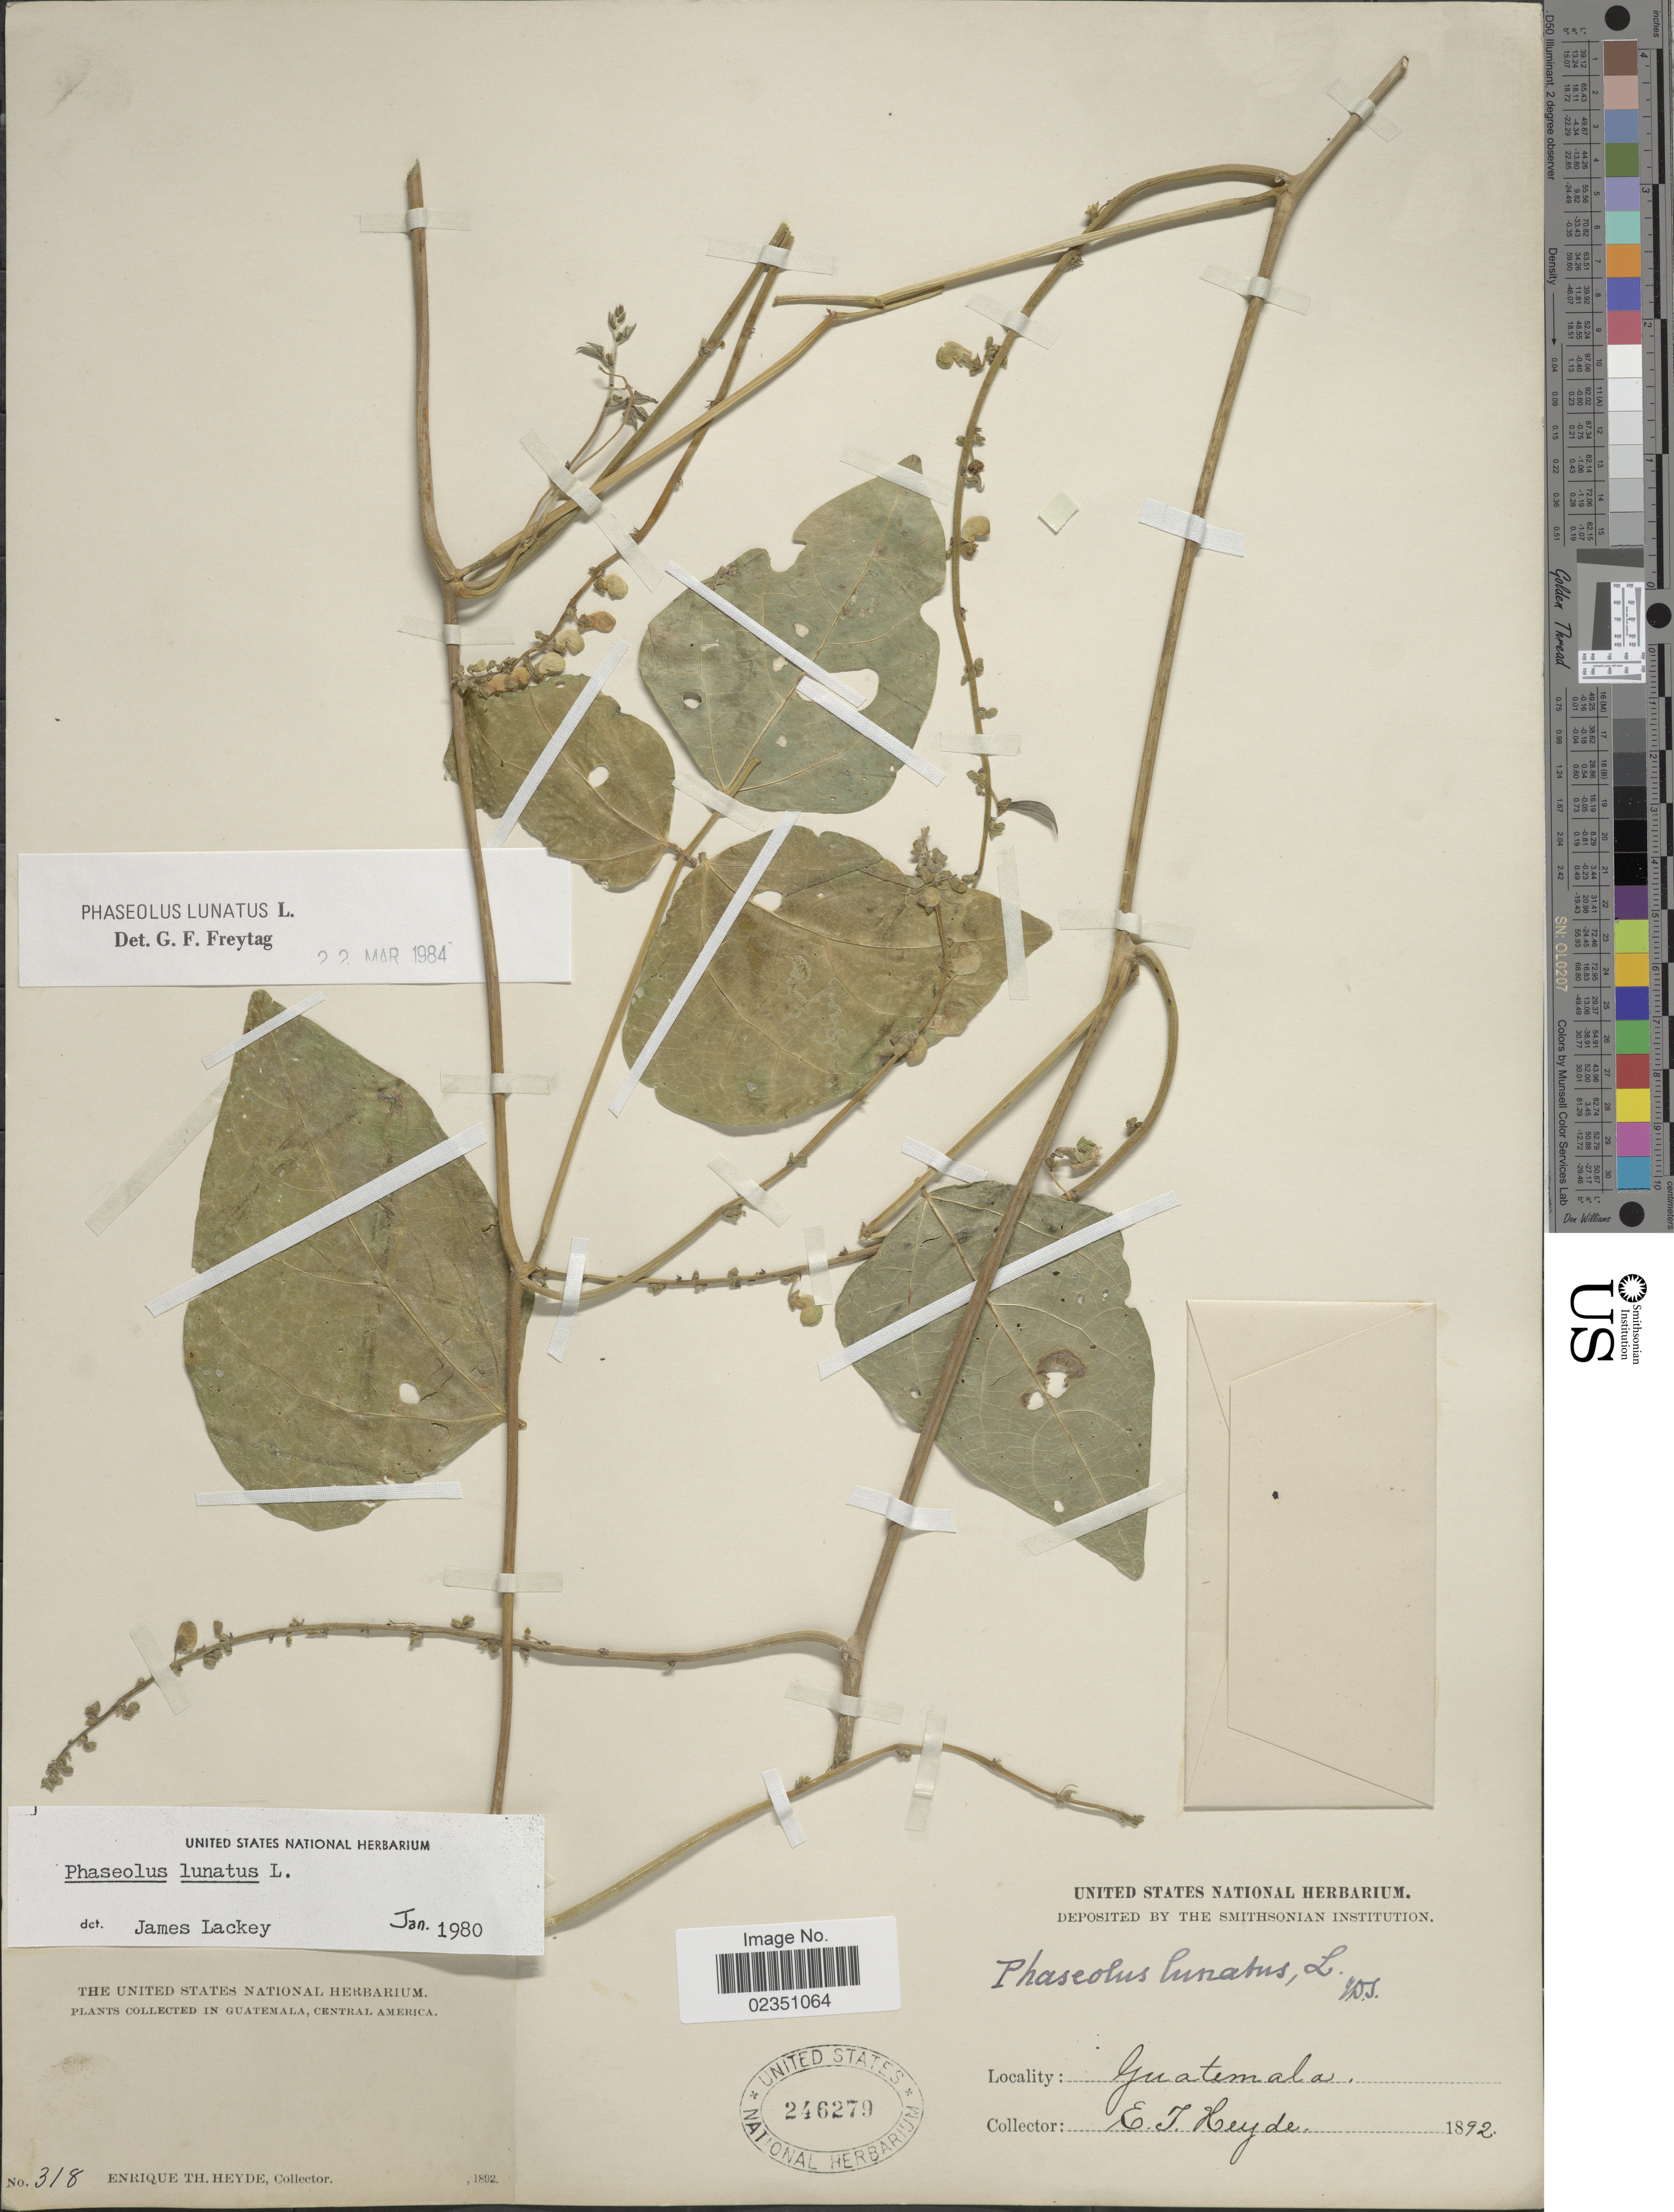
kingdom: Plantae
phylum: Tracheophyta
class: Magnoliopsida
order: Fabales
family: Fabaceae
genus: Phaseolus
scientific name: Phaseolus lunatus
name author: L.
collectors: E. T. Heyde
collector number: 318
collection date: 1892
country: Guatemala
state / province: Guatemala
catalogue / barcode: US 246279